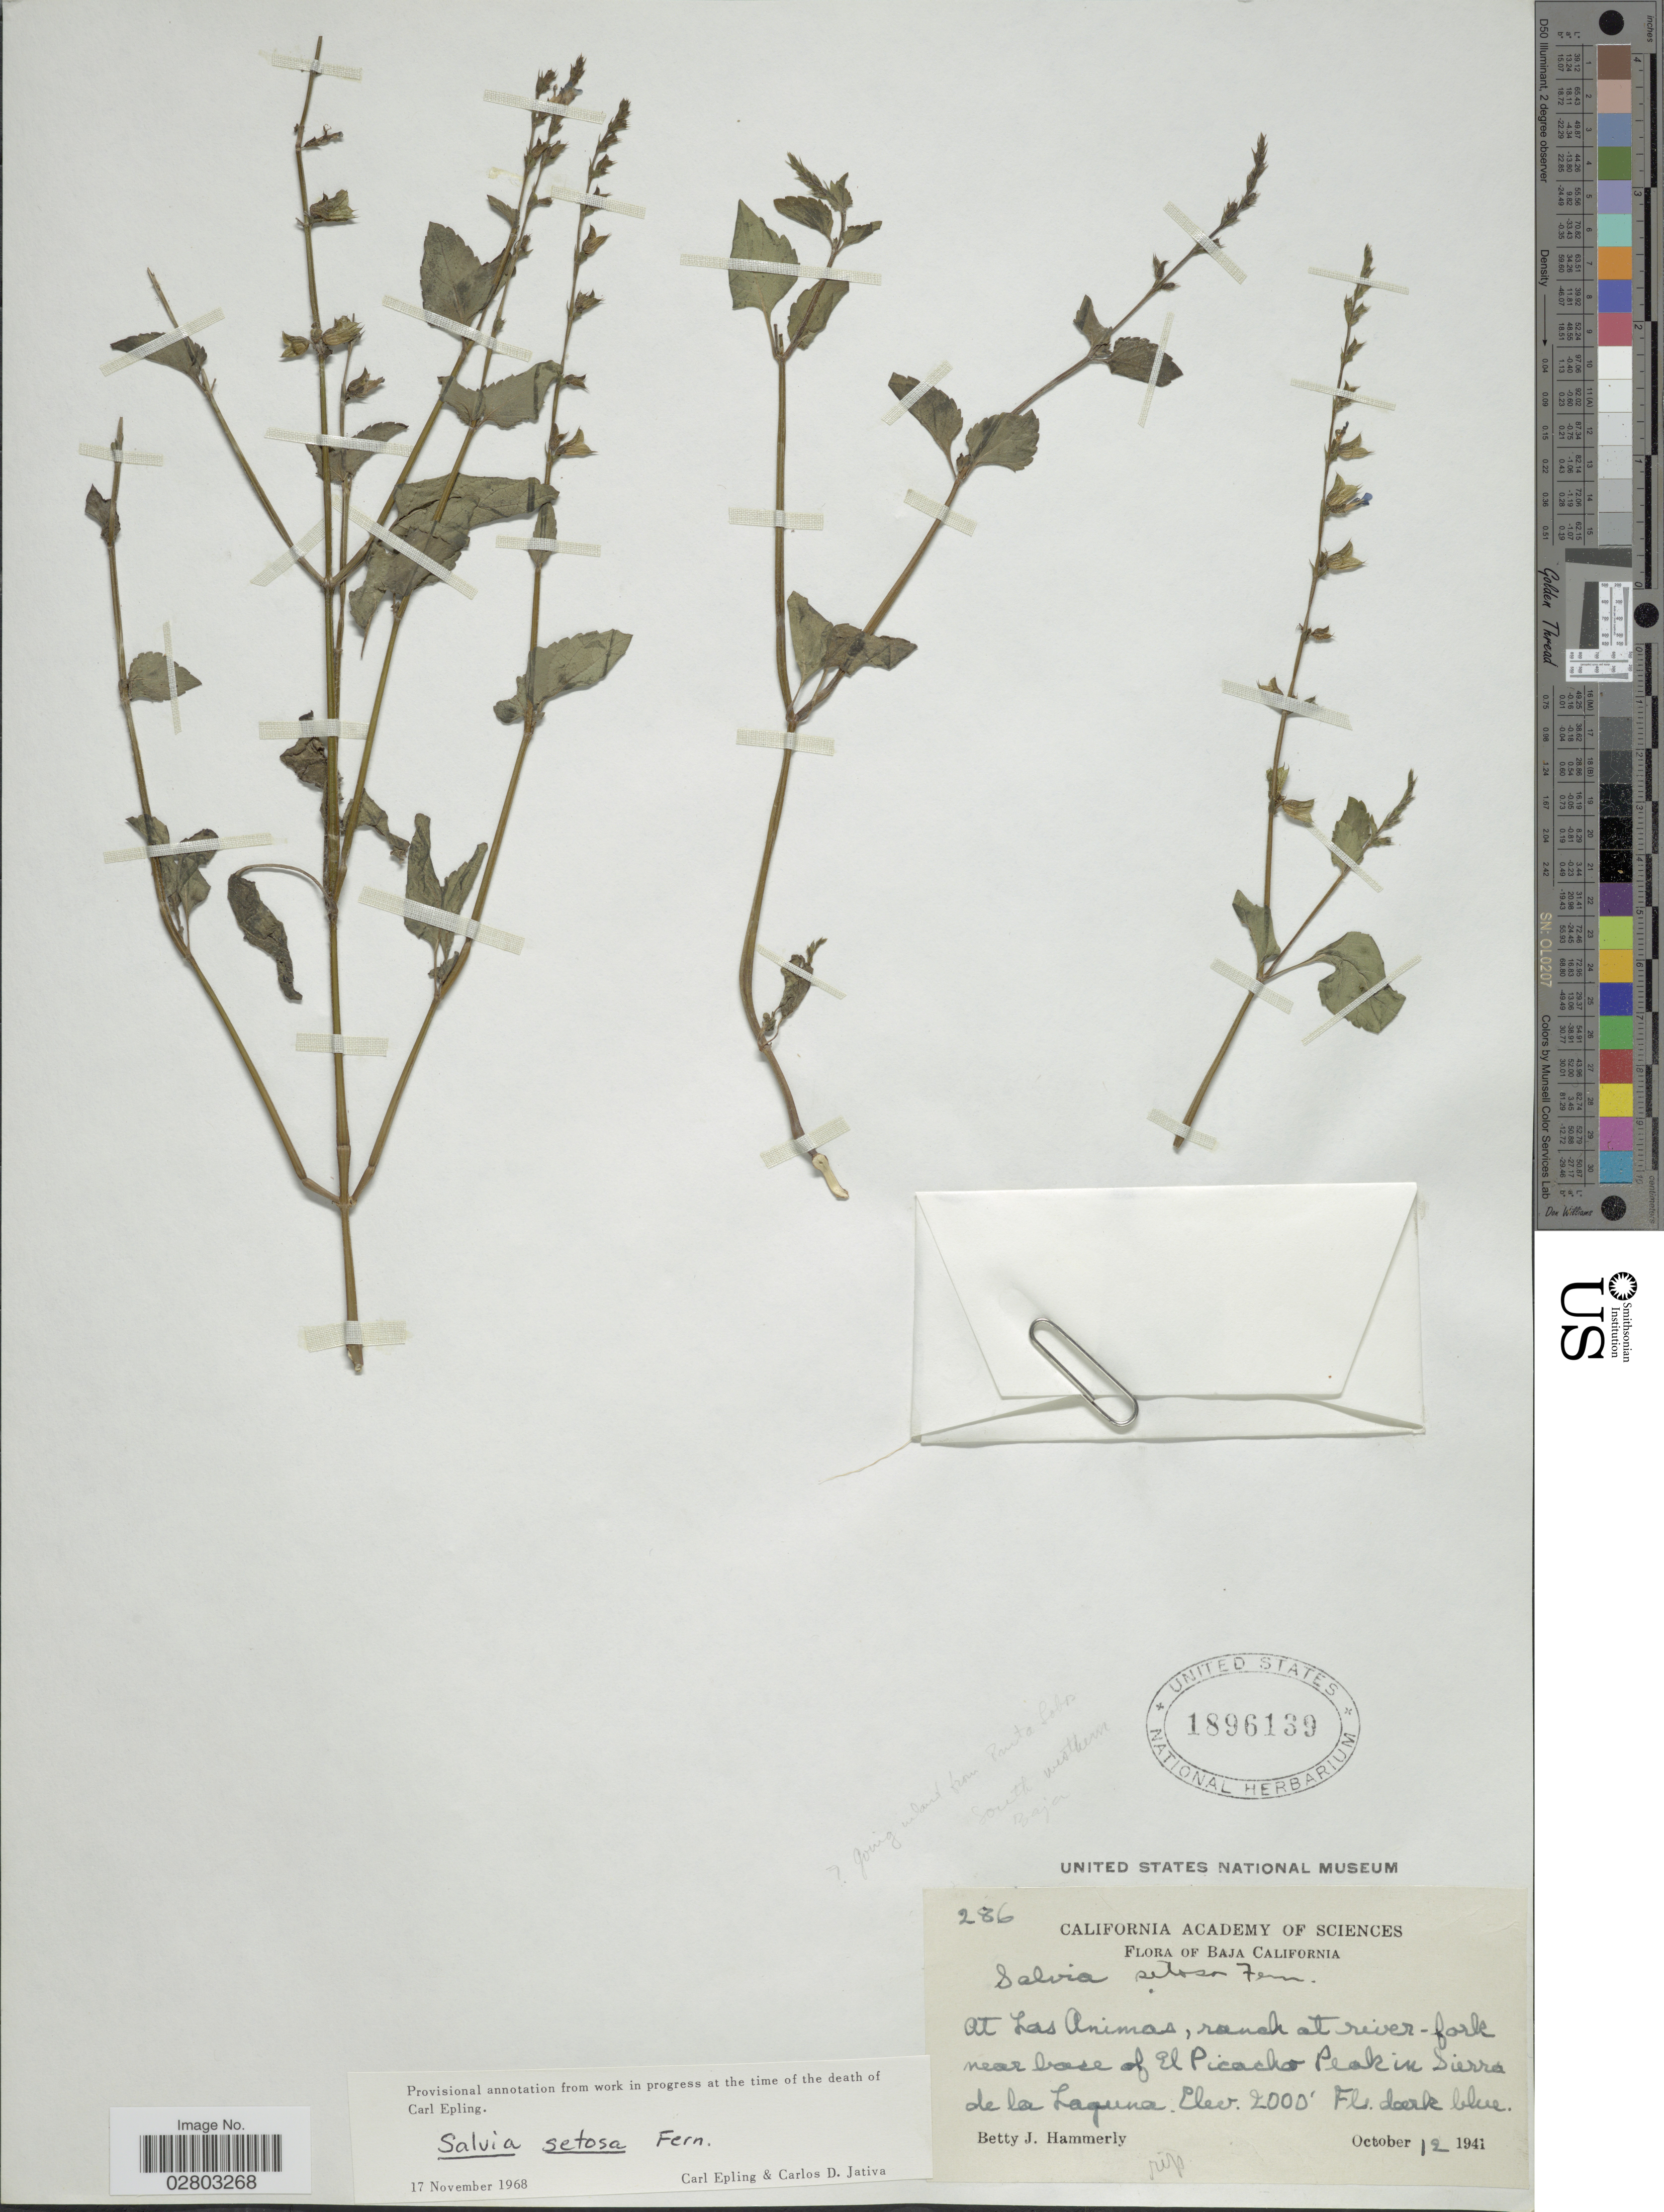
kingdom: Plantae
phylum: Tracheophyta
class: Magnoliopsida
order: Lamiales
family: Lamiaceae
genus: Salvia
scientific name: Salvia setosa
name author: Fernald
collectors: B. J. Hammerly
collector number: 286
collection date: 1941-10-12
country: Mexico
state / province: Baja California Sur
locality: At Las Animas, ranch at river-fork near bare of El Picacho Peak in Sierra de la Laguna.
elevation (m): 610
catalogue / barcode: US 1896139